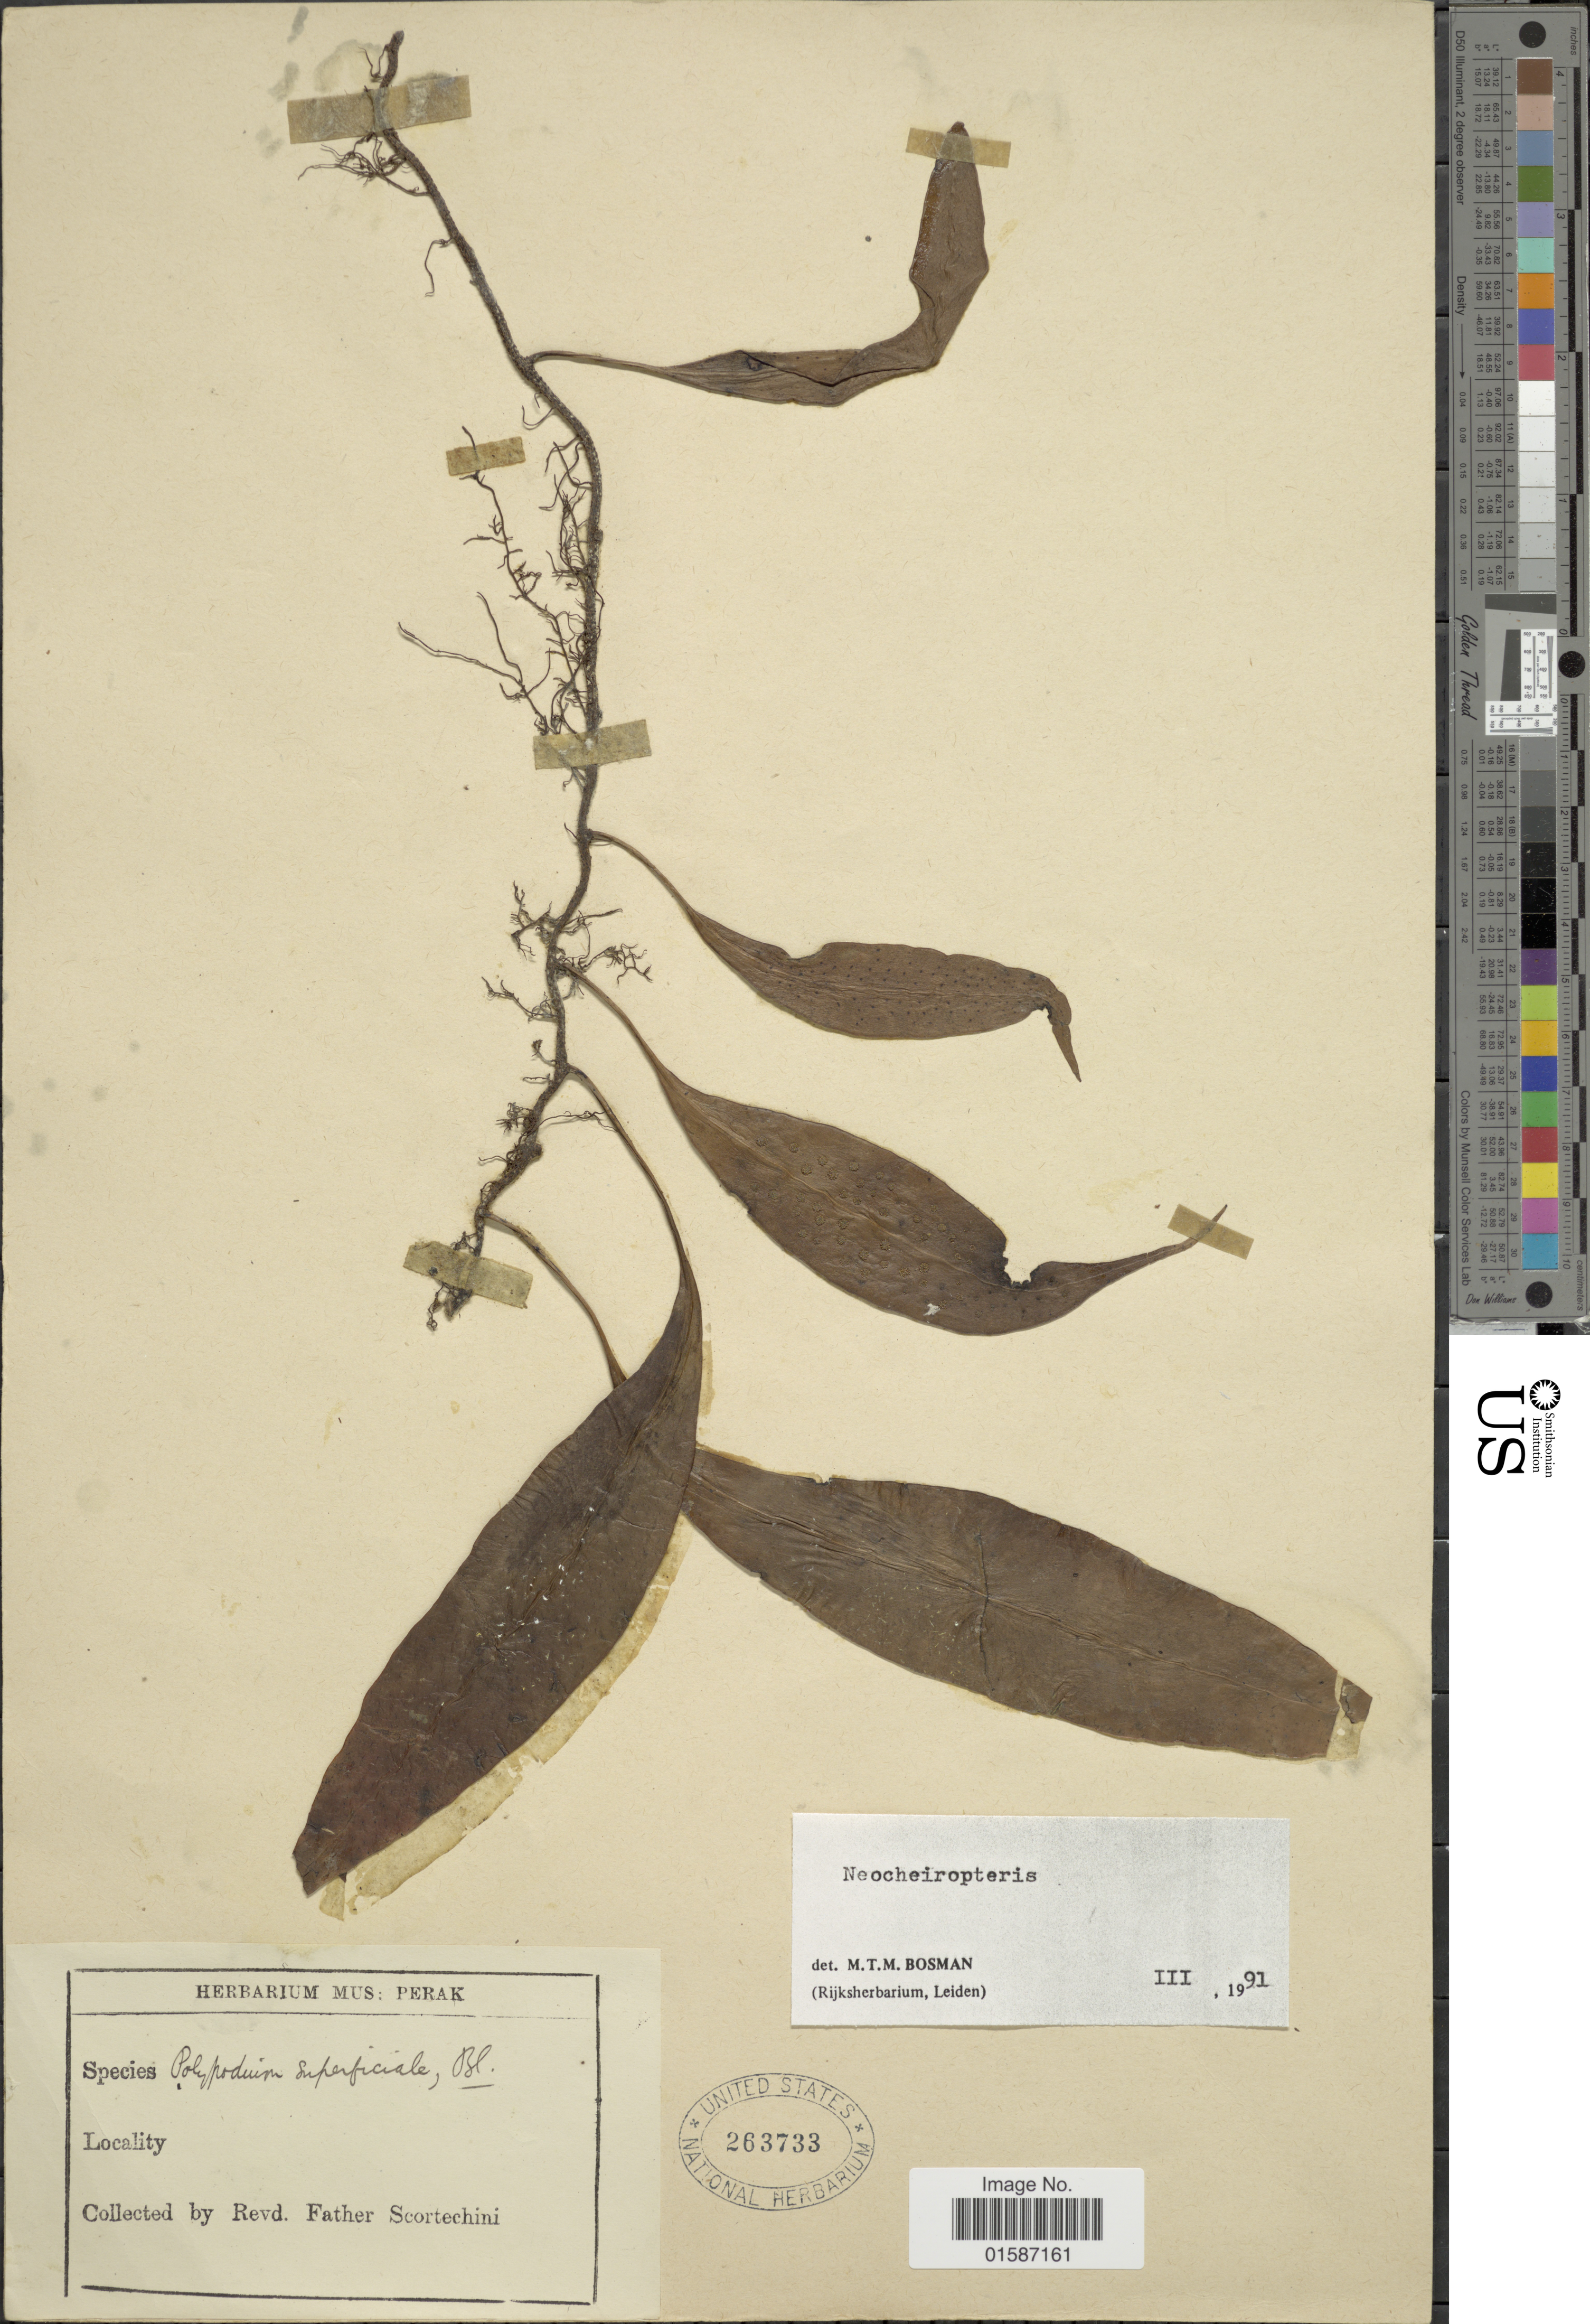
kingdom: Plantae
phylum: Tracheophyta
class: Polypodiopsida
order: Polypodiales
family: Polypodiaceae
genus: Lepidomicrosorium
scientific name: Lepidomicrosorium superficiale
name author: (Blume) Li S. Wang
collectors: Fr. Scortechini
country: Malaysia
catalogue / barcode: US 263733